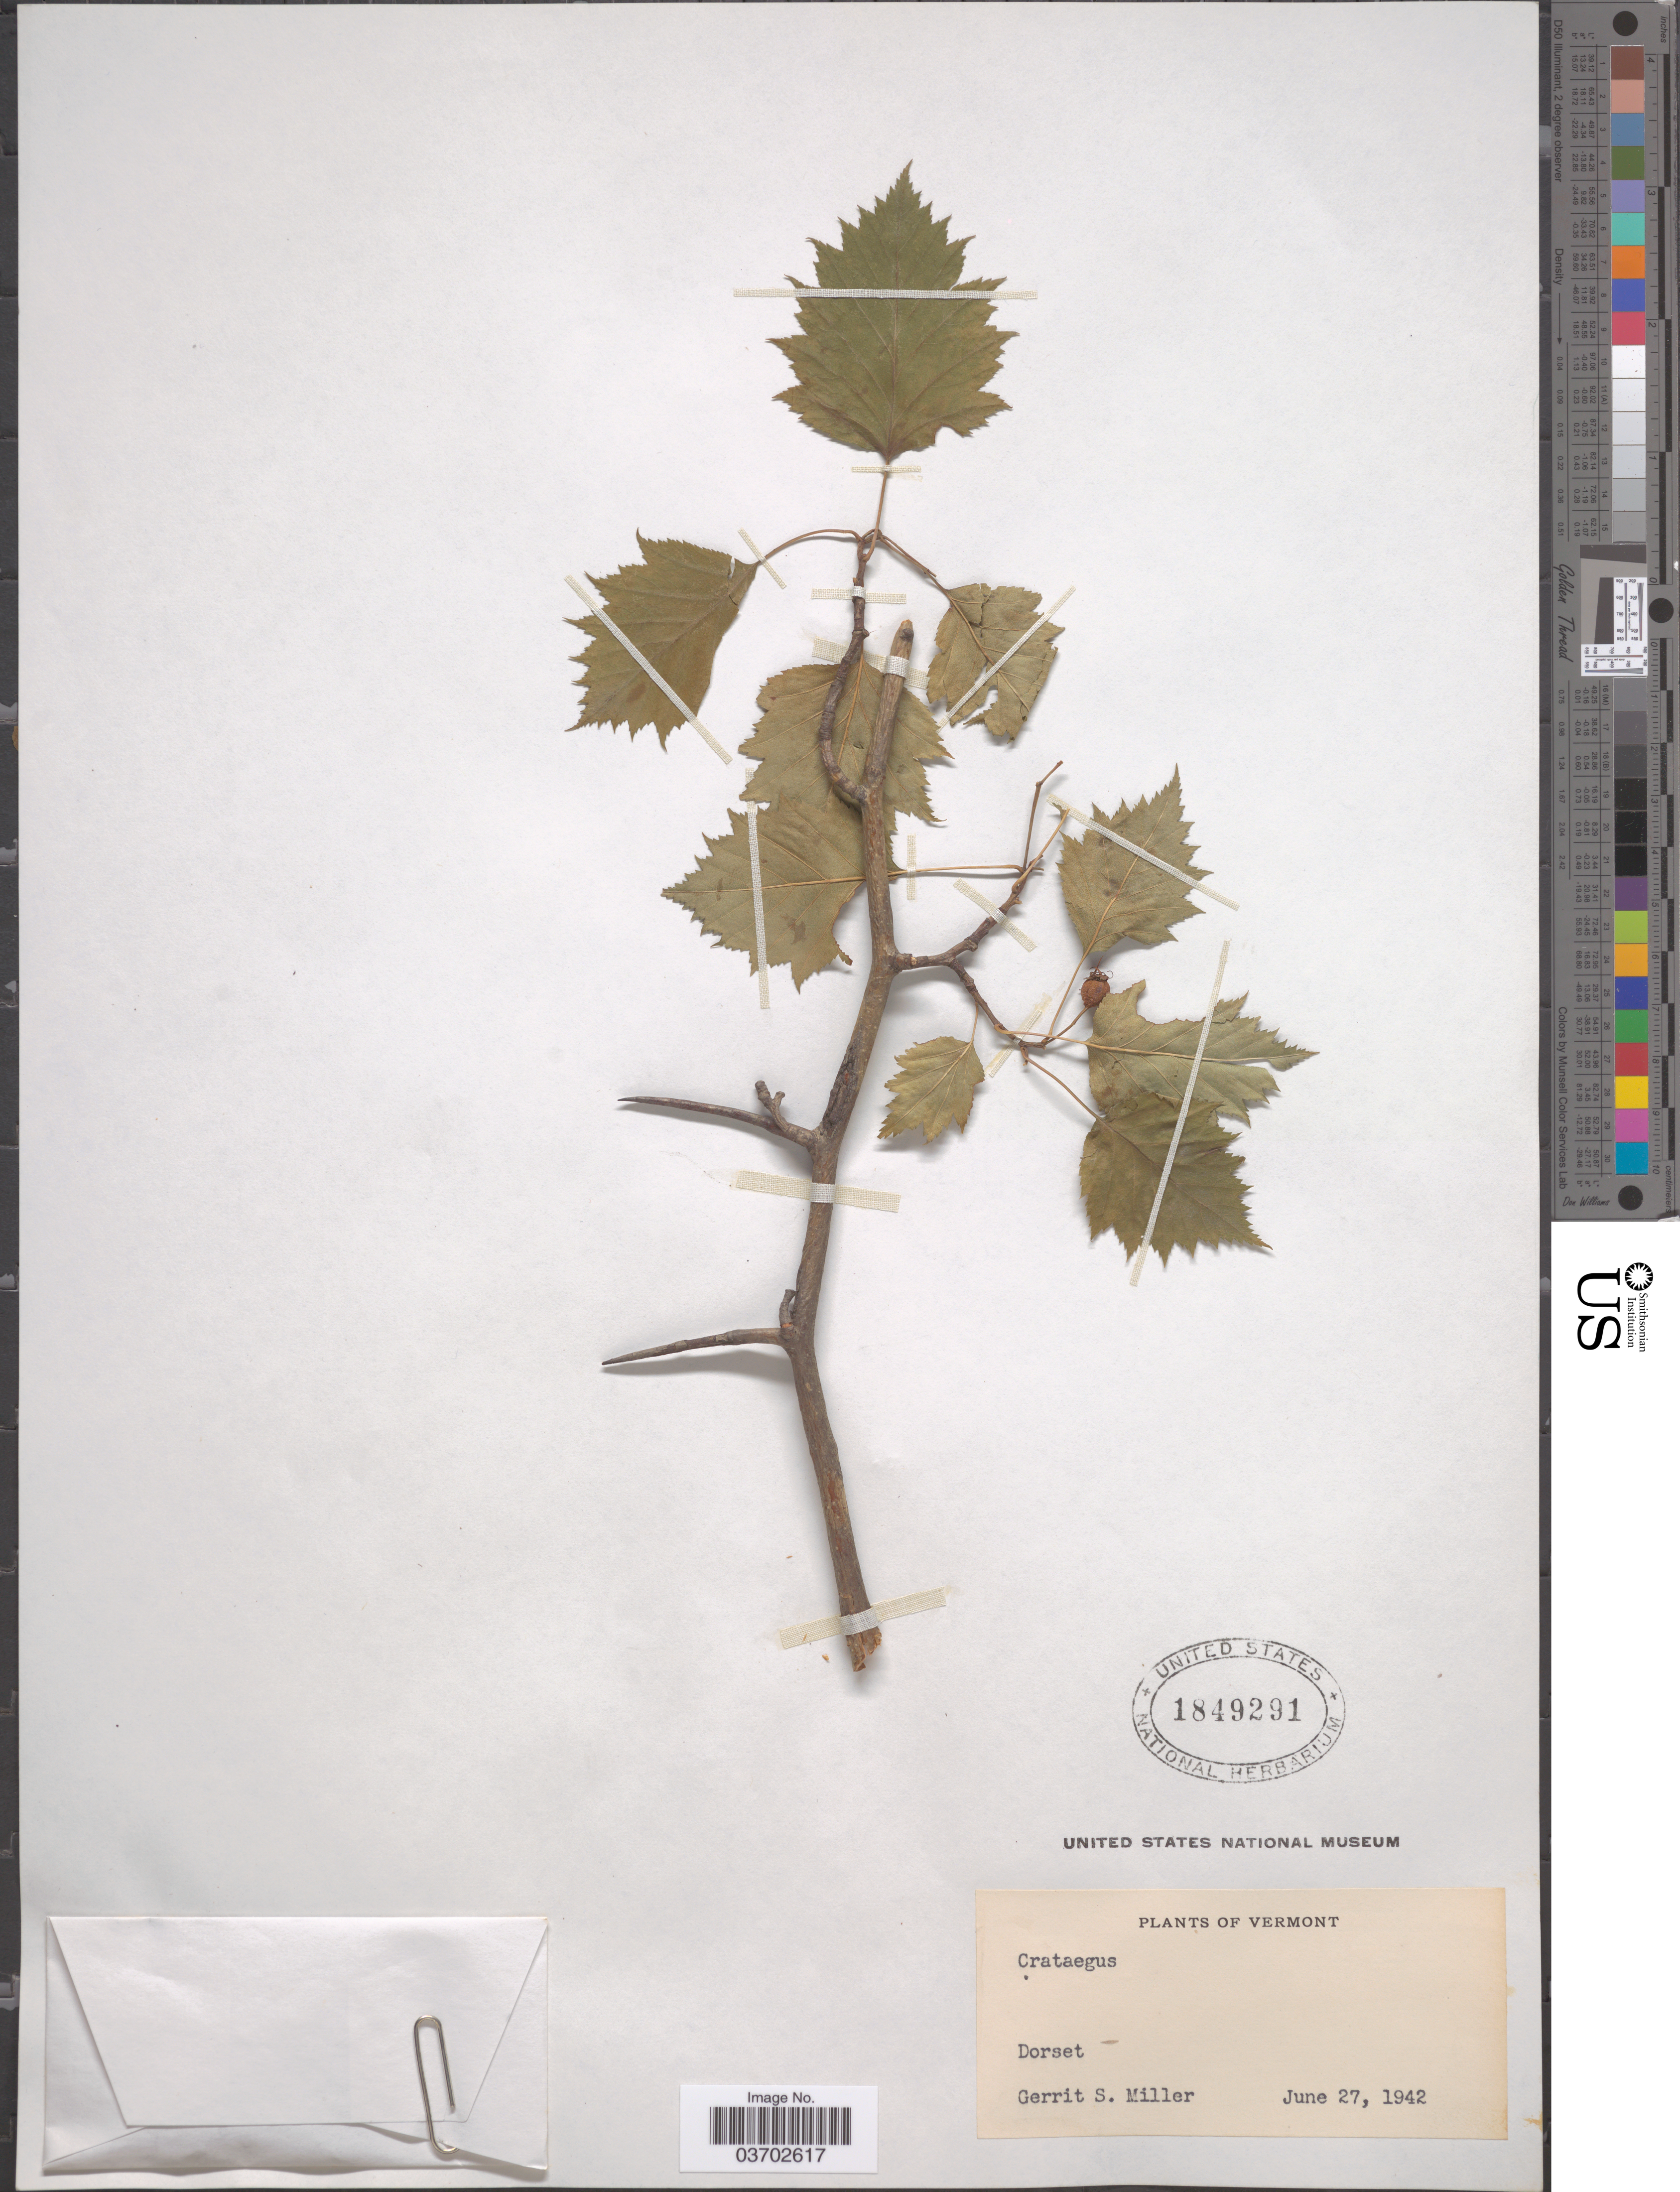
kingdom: Plantae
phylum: Tracheophyta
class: Magnoliopsida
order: Rosales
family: Rosaceae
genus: Crataegus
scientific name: Crataegus sp.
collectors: G. S. Miller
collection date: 1942-06-27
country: United States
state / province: Vermont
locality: Dorset.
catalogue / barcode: US 1849291